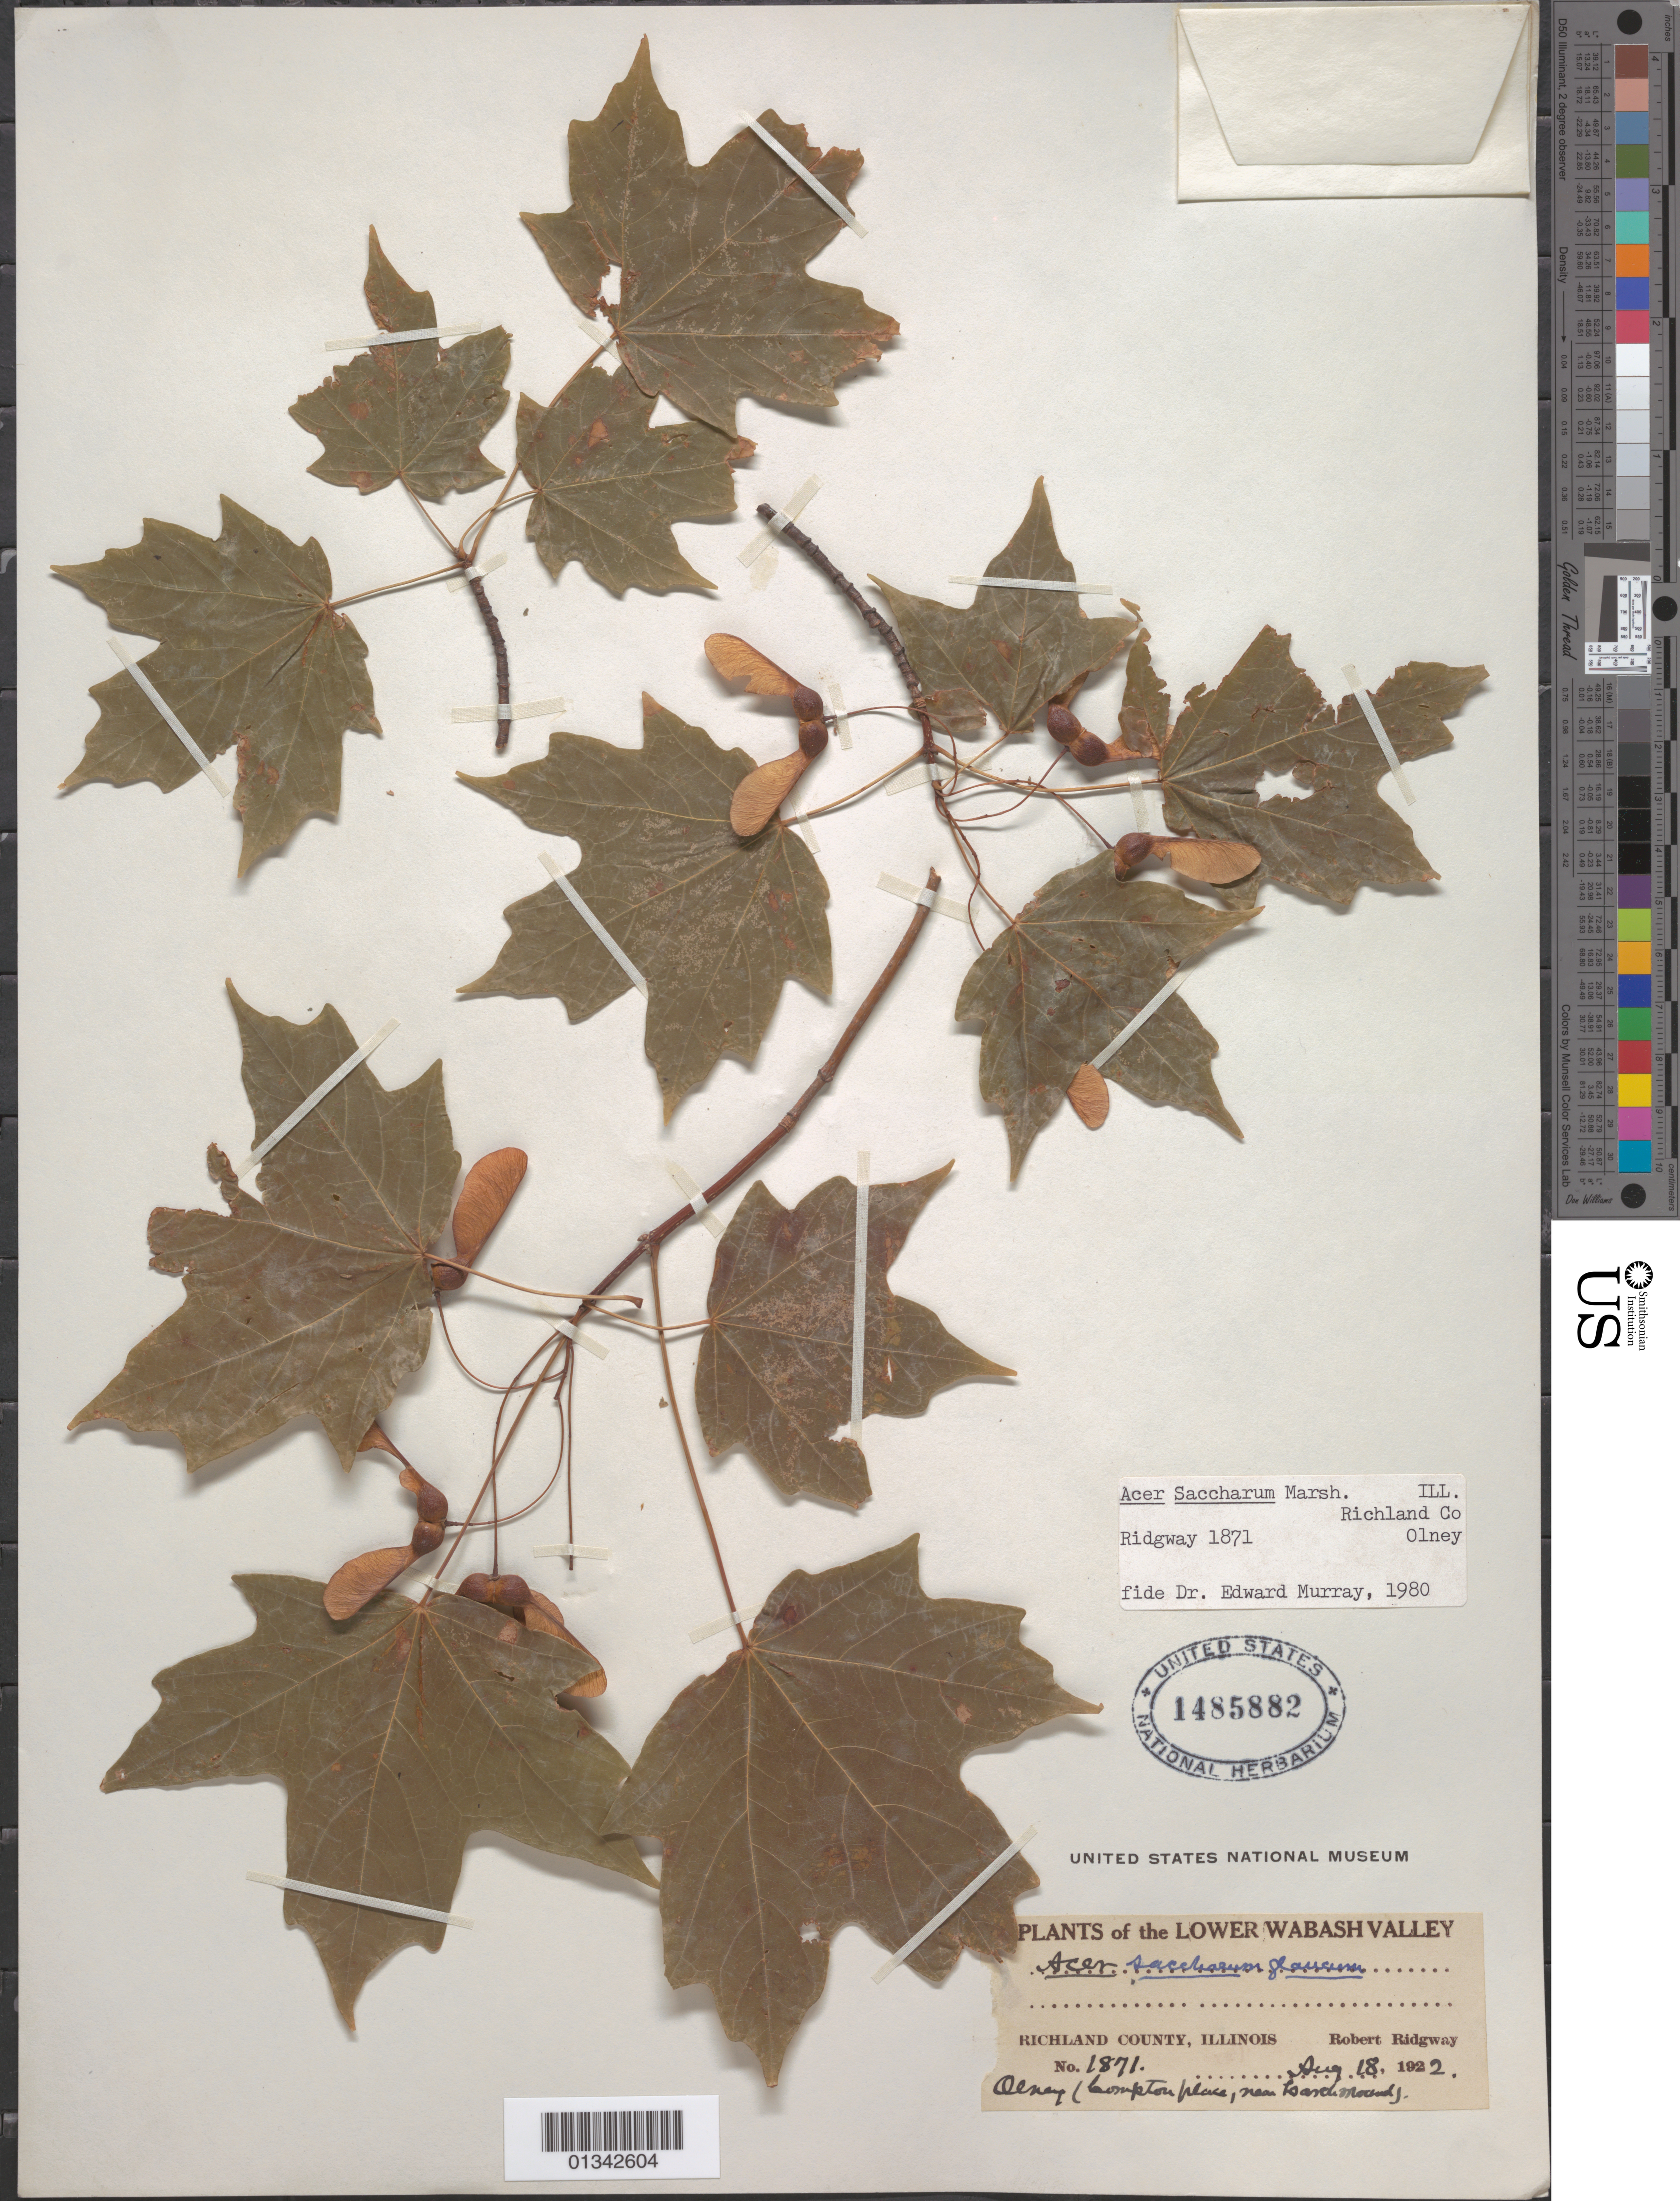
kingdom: Plantae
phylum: Tracheophyta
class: Magnoliopsida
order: Sapindales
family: Sapindaceae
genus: Acer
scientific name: Acer saccharum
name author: Marshall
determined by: Murray, Edward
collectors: R. Ridgway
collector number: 1871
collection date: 1922-08-18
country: United States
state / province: Illinois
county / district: Richland County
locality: Lower Wabash Valley, near Olney (Compton Place, near Larchmound)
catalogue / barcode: US 1485882